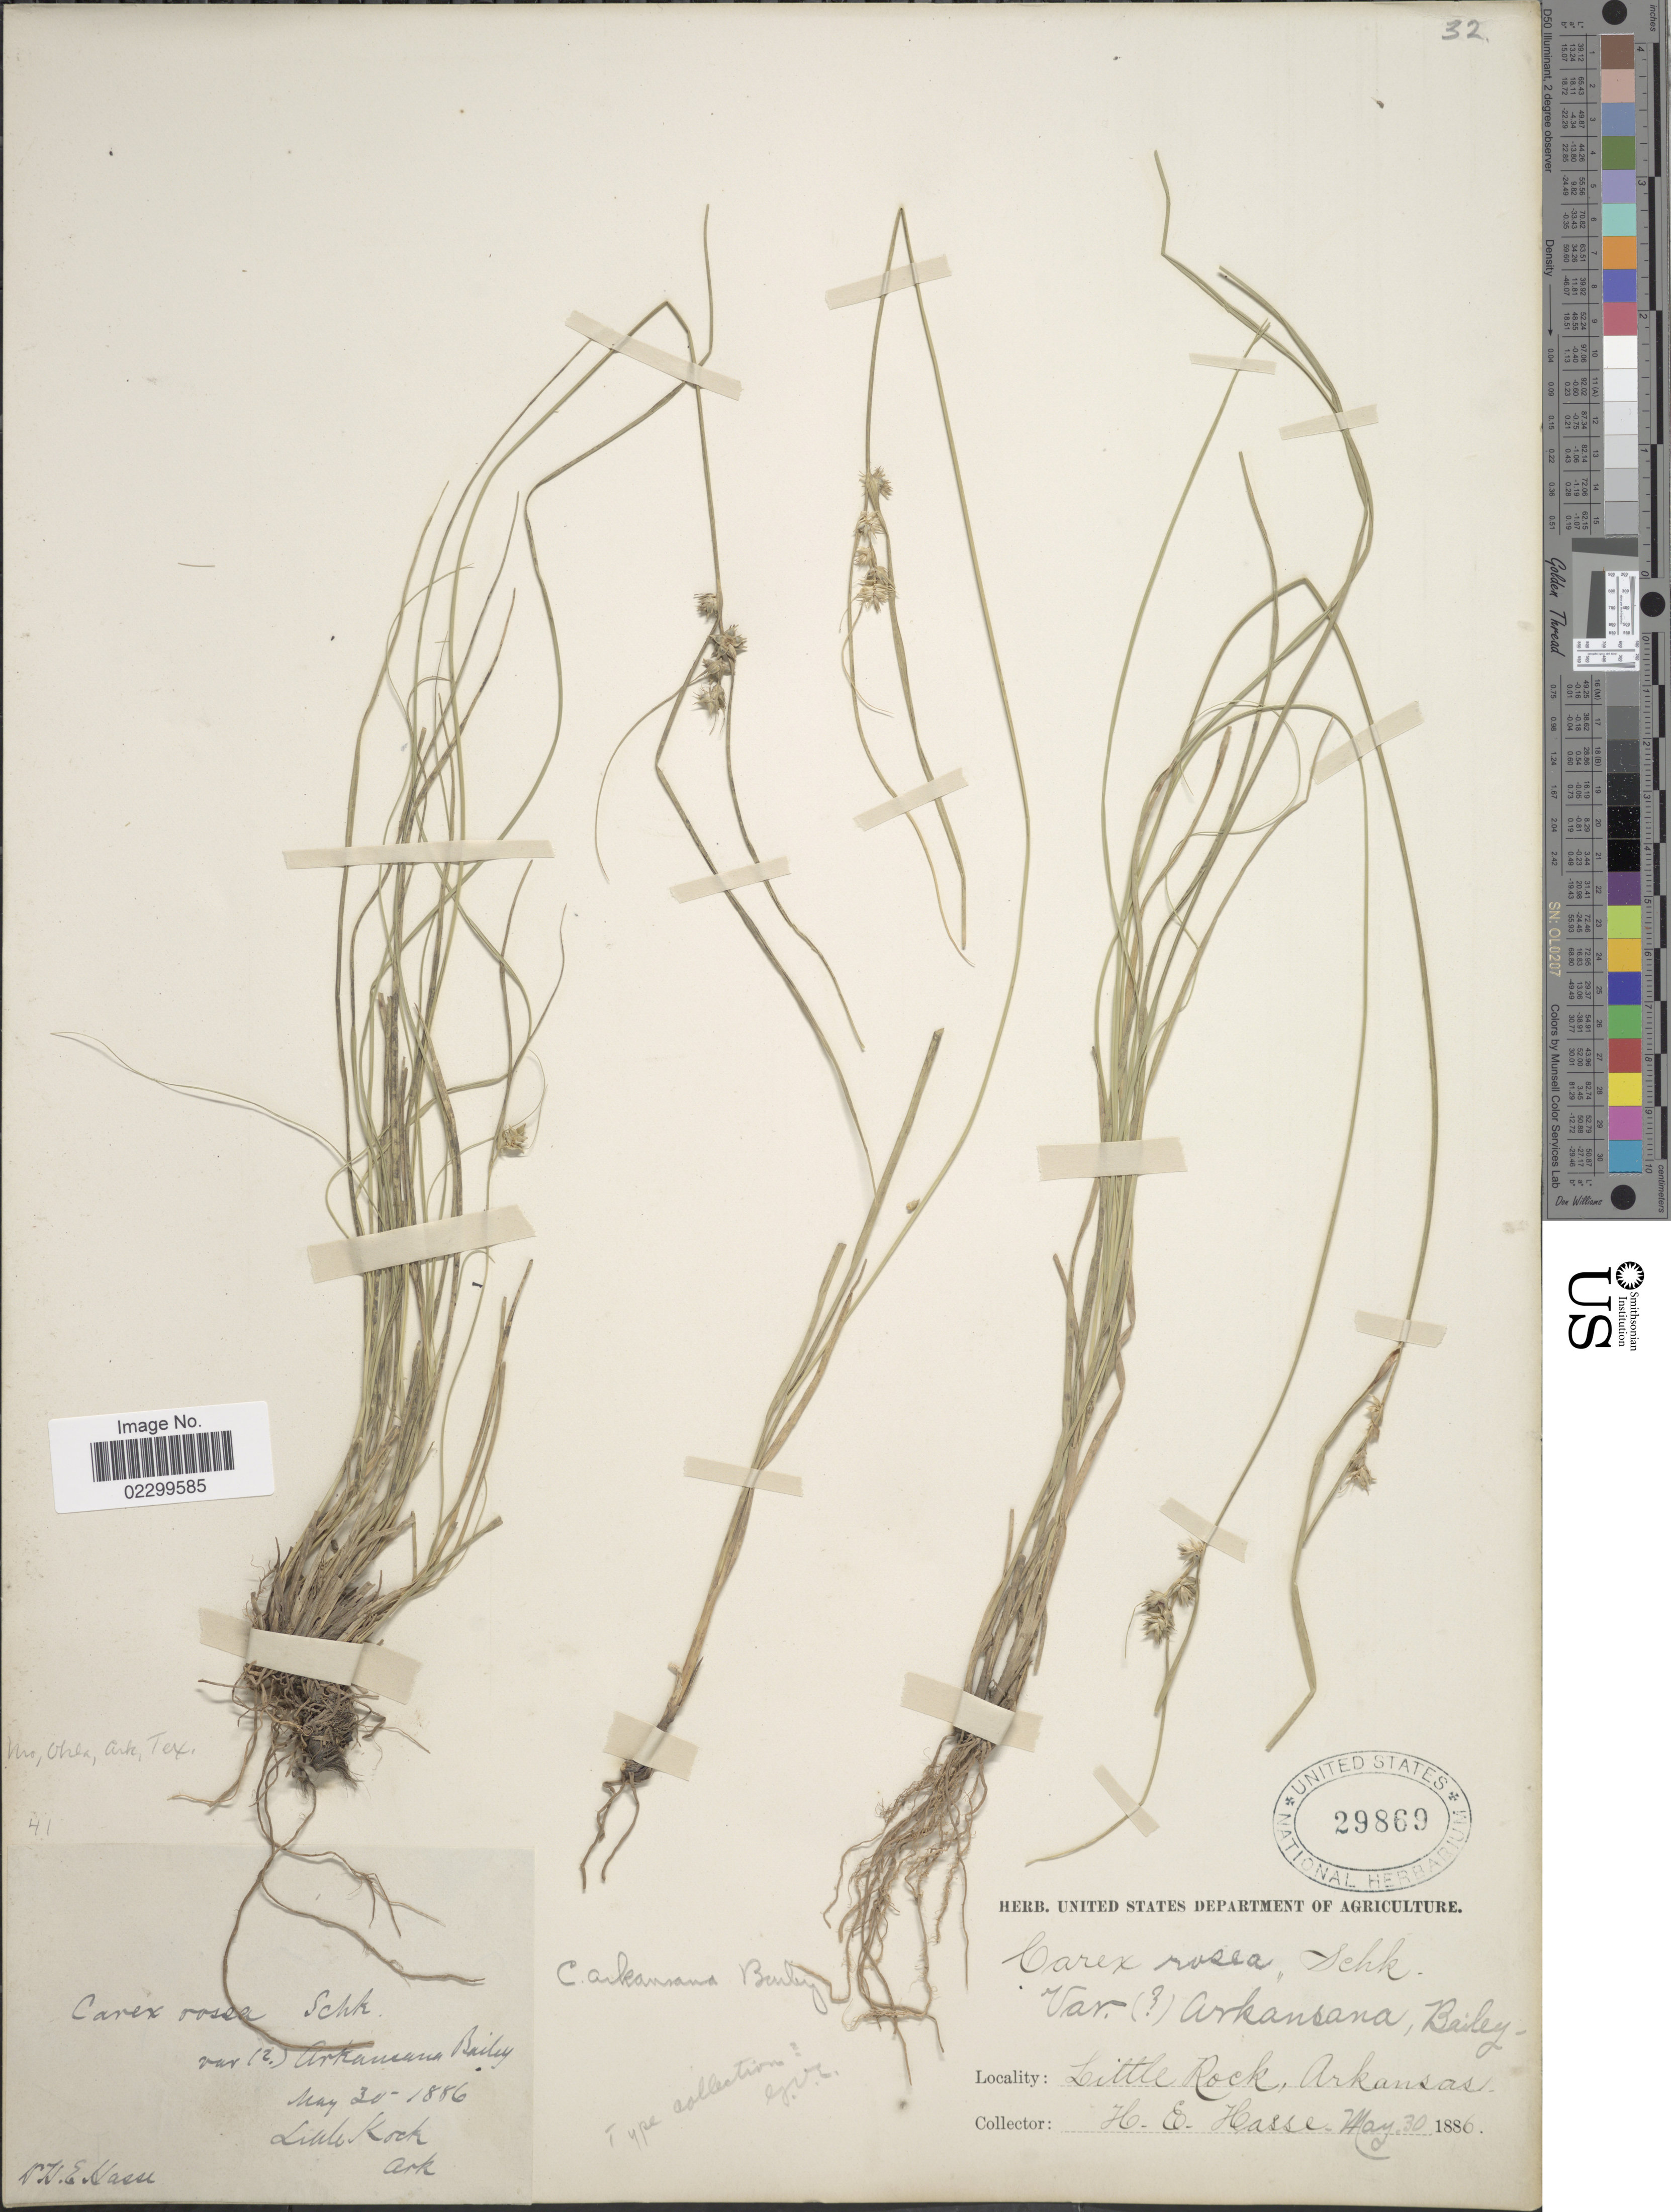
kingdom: Plantae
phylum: Tracheophyta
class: Liliopsida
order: Poales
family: Cyperaceae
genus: Carex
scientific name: Carex arkansana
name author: (L.H. Bailey) L.H. Bailey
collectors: H. E. Hasse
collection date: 1886-05-30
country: United States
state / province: Arkansas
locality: Little Rock.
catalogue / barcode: US 29869